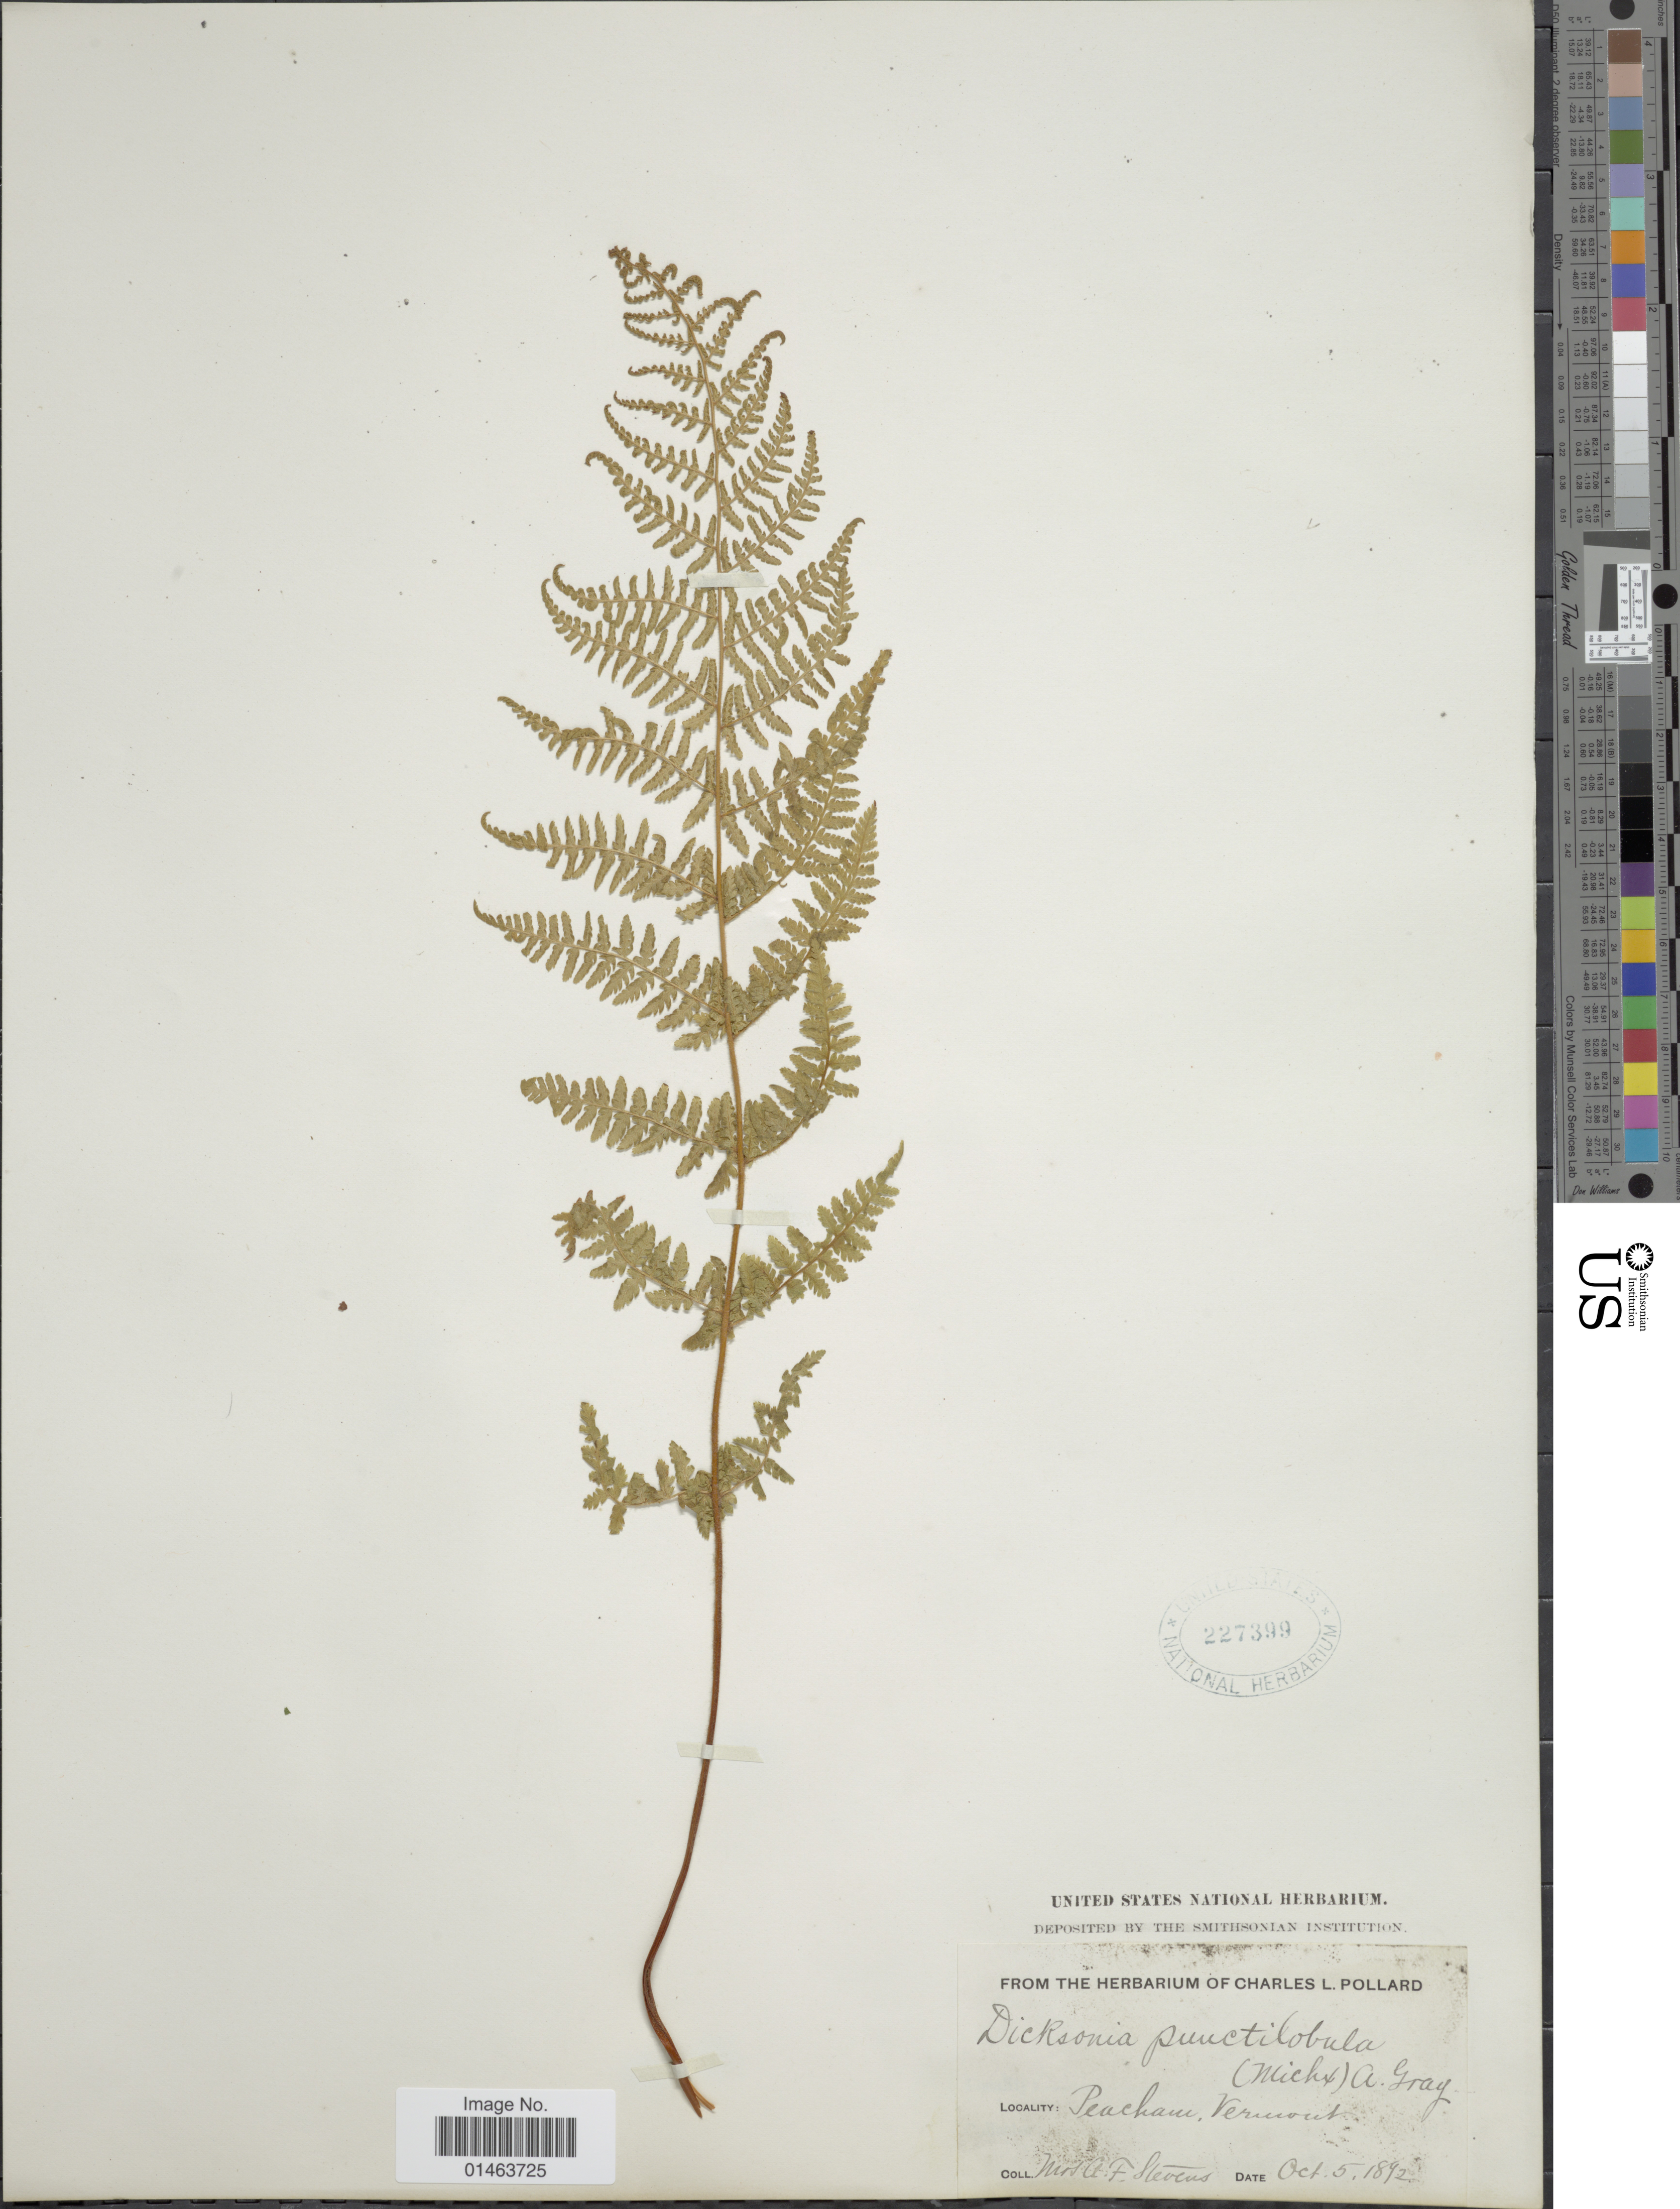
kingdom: Plantae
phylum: Tracheophyta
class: Polypodiopsida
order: Polypodiales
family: Dennstaedtiaceae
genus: Dennstaedtia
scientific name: Dennstaedtia punctilobula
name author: (Michx.) T. Moore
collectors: A. F. Stevens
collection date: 1892-10-05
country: United States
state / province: Vermont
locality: Peacham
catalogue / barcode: US 227399